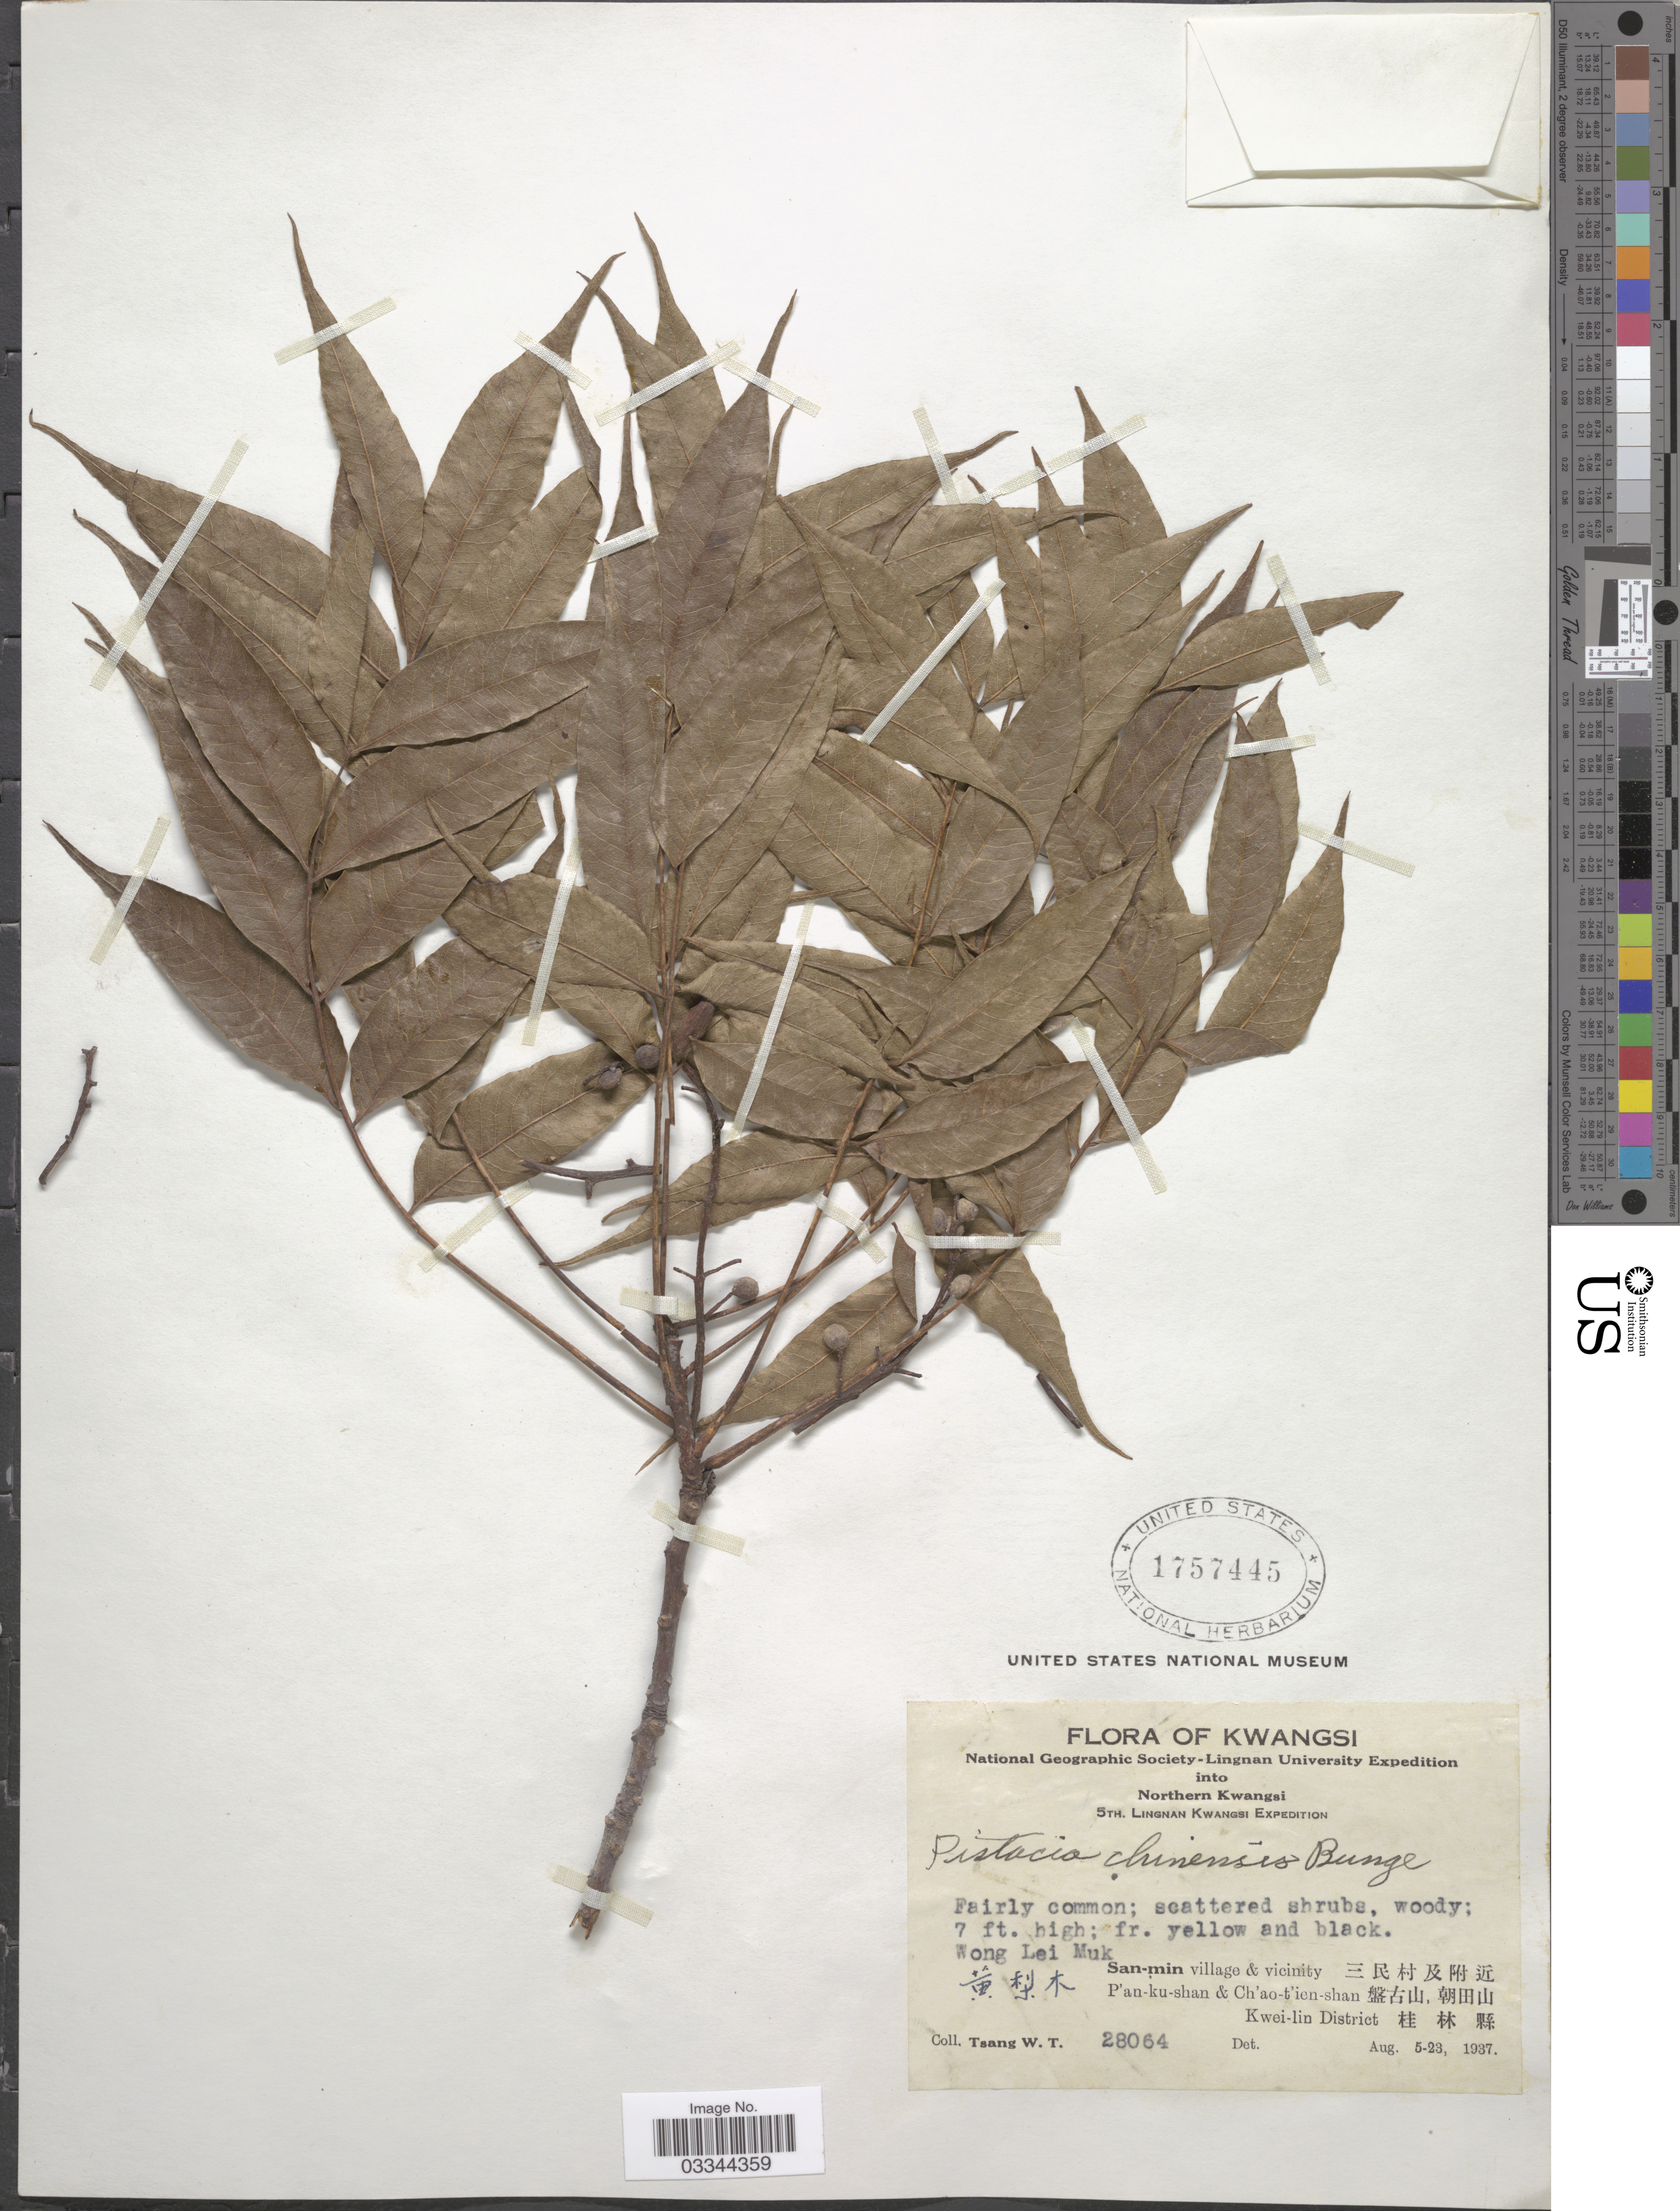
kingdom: Plantae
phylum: Tracheophyta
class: Magnoliopsida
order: Sapindales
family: Anacardiaceae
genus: Pistacia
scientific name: Pistacia chinensis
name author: Bunge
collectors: W. T. Tsang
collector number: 28064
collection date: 1937-08-05/1937-08-23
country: China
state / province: Guangxi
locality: Kwangsi. Northern Kwangsi. San-min village & vicinity X. P'an-ku-shan & Ch'ao-t'ien-shan X, Kwei-lin District.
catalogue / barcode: US 1757445